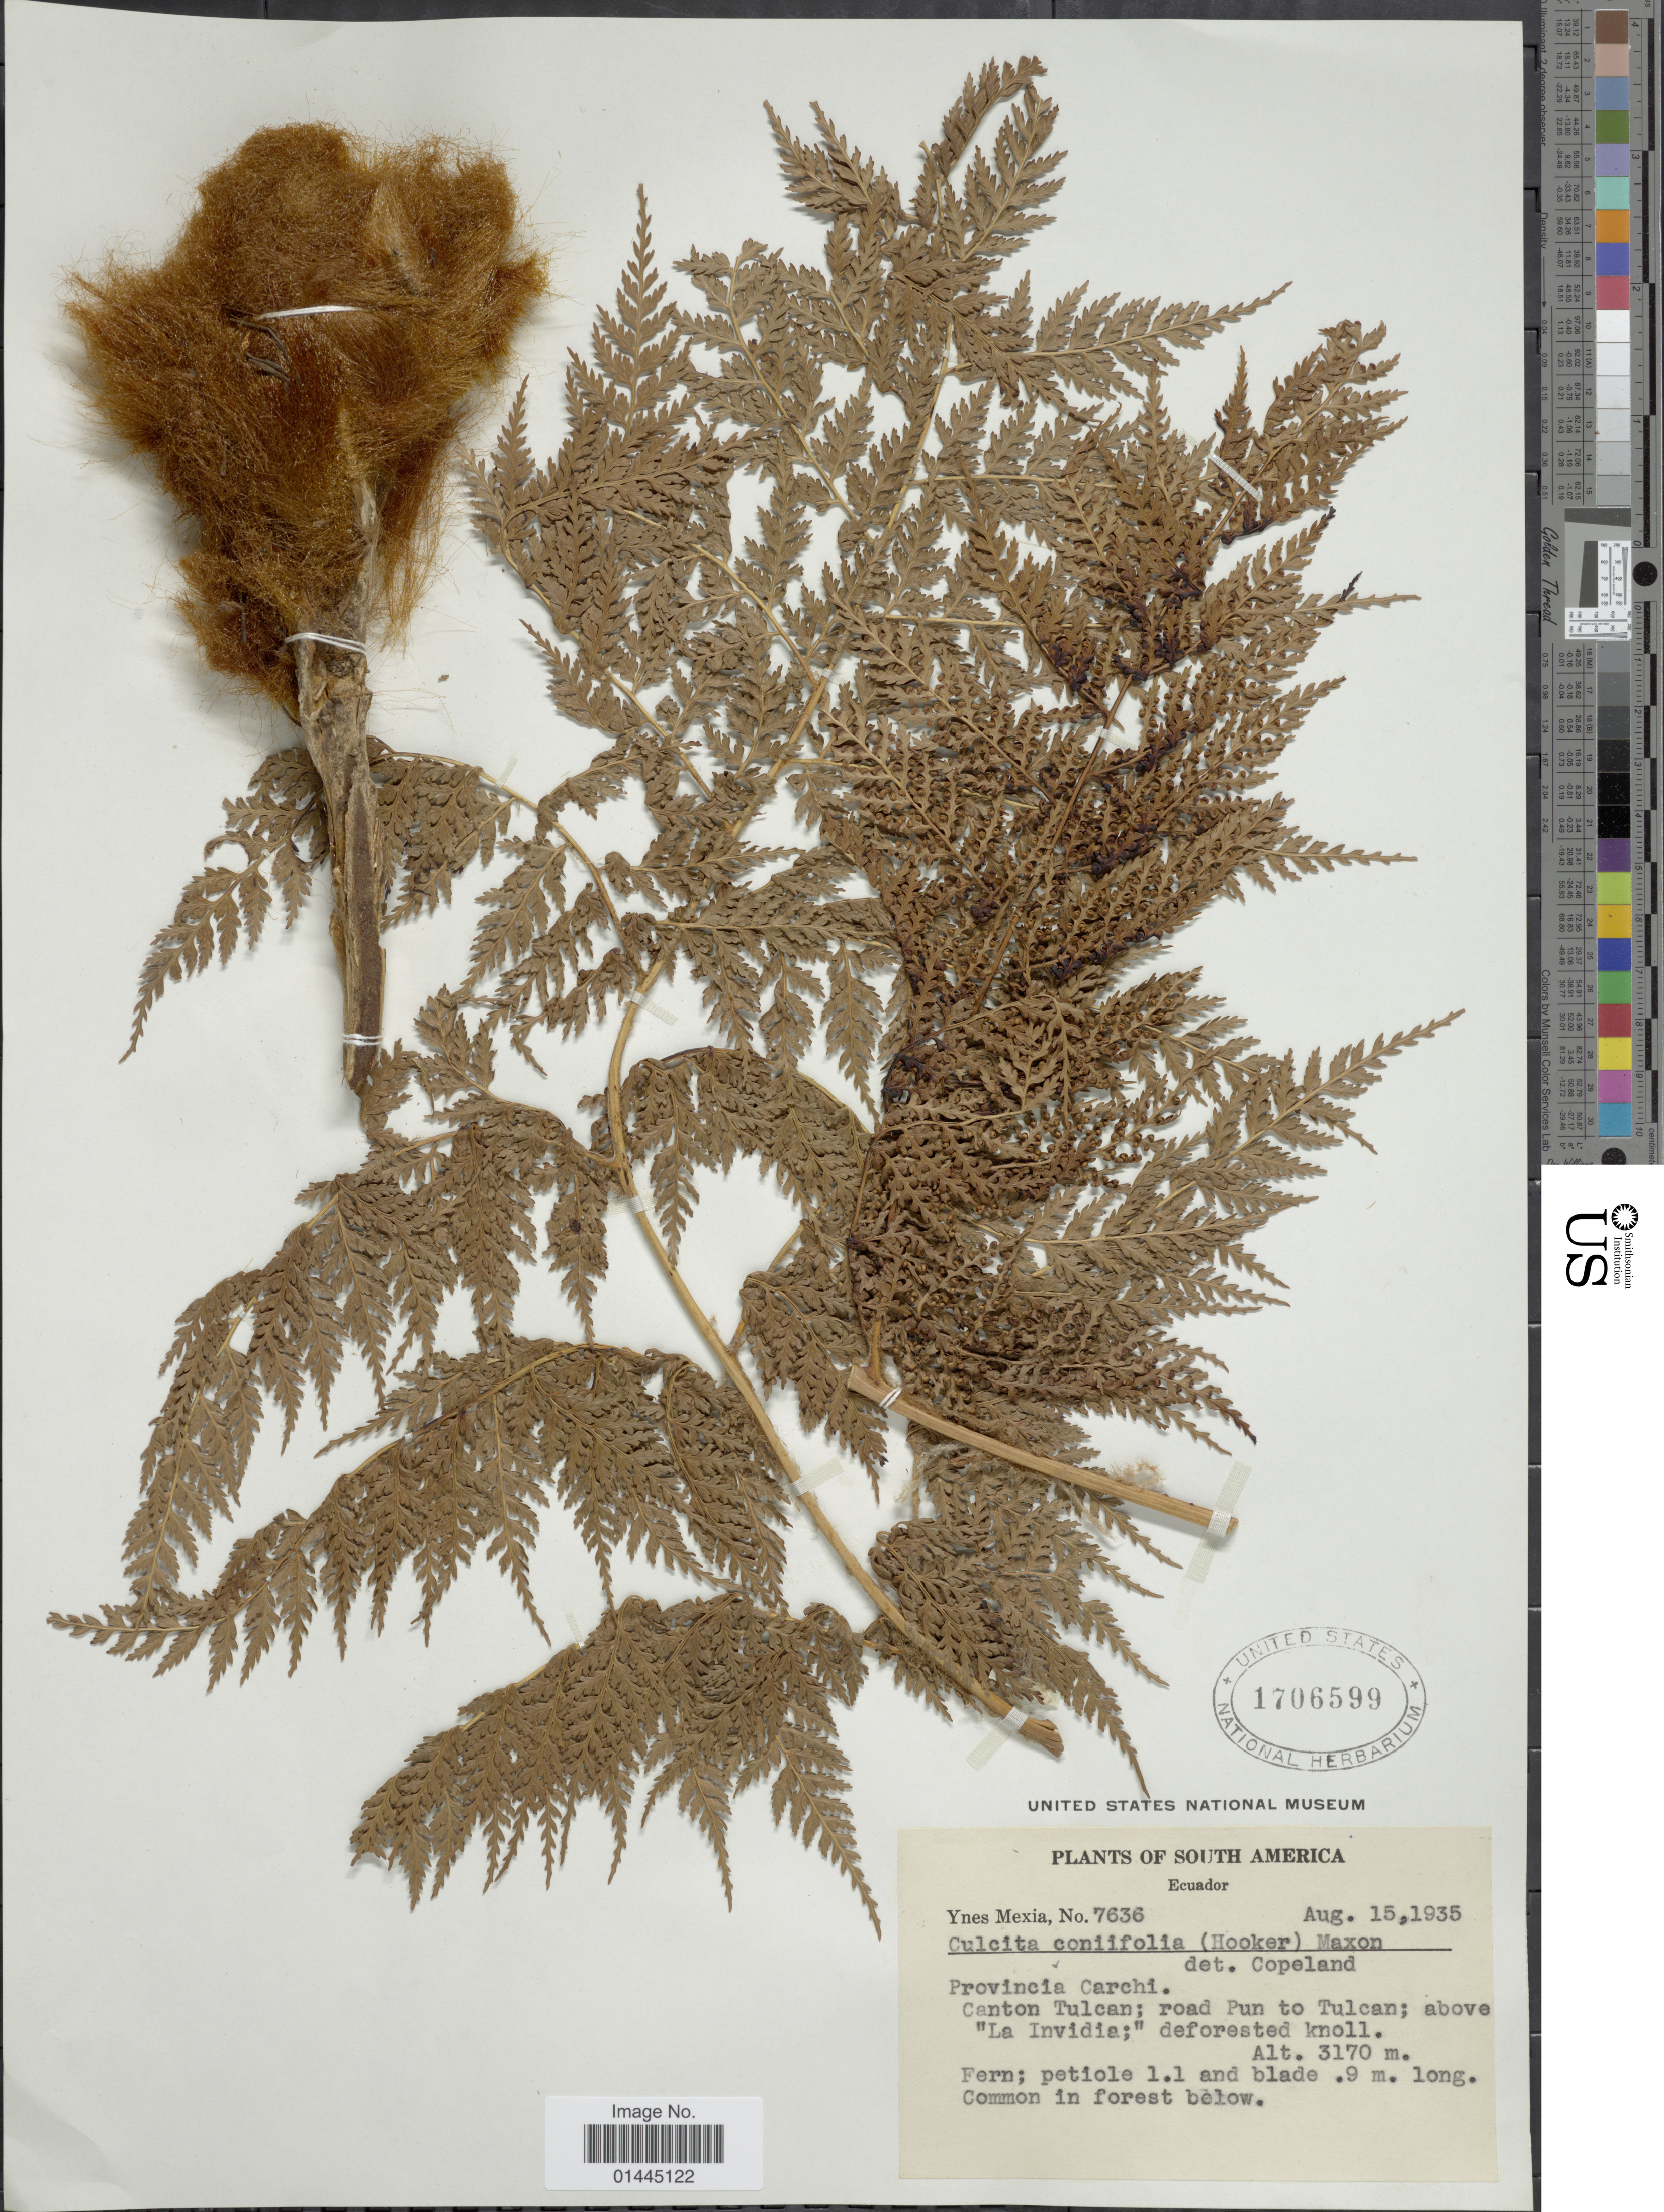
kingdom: Plantae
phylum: Tracheophyta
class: Polypodiopsida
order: Cyatheales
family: Culcitaceae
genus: Culcita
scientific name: Culcita coniifolia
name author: (Hook.) Maxon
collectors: Y. Mexia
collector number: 7636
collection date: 1935-08-15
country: Ecuador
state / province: Carchi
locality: Canton Tulcan; road Pun to Tulcan; above "La Invidia;"deforested knoll.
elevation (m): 3170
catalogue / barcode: US 1706599